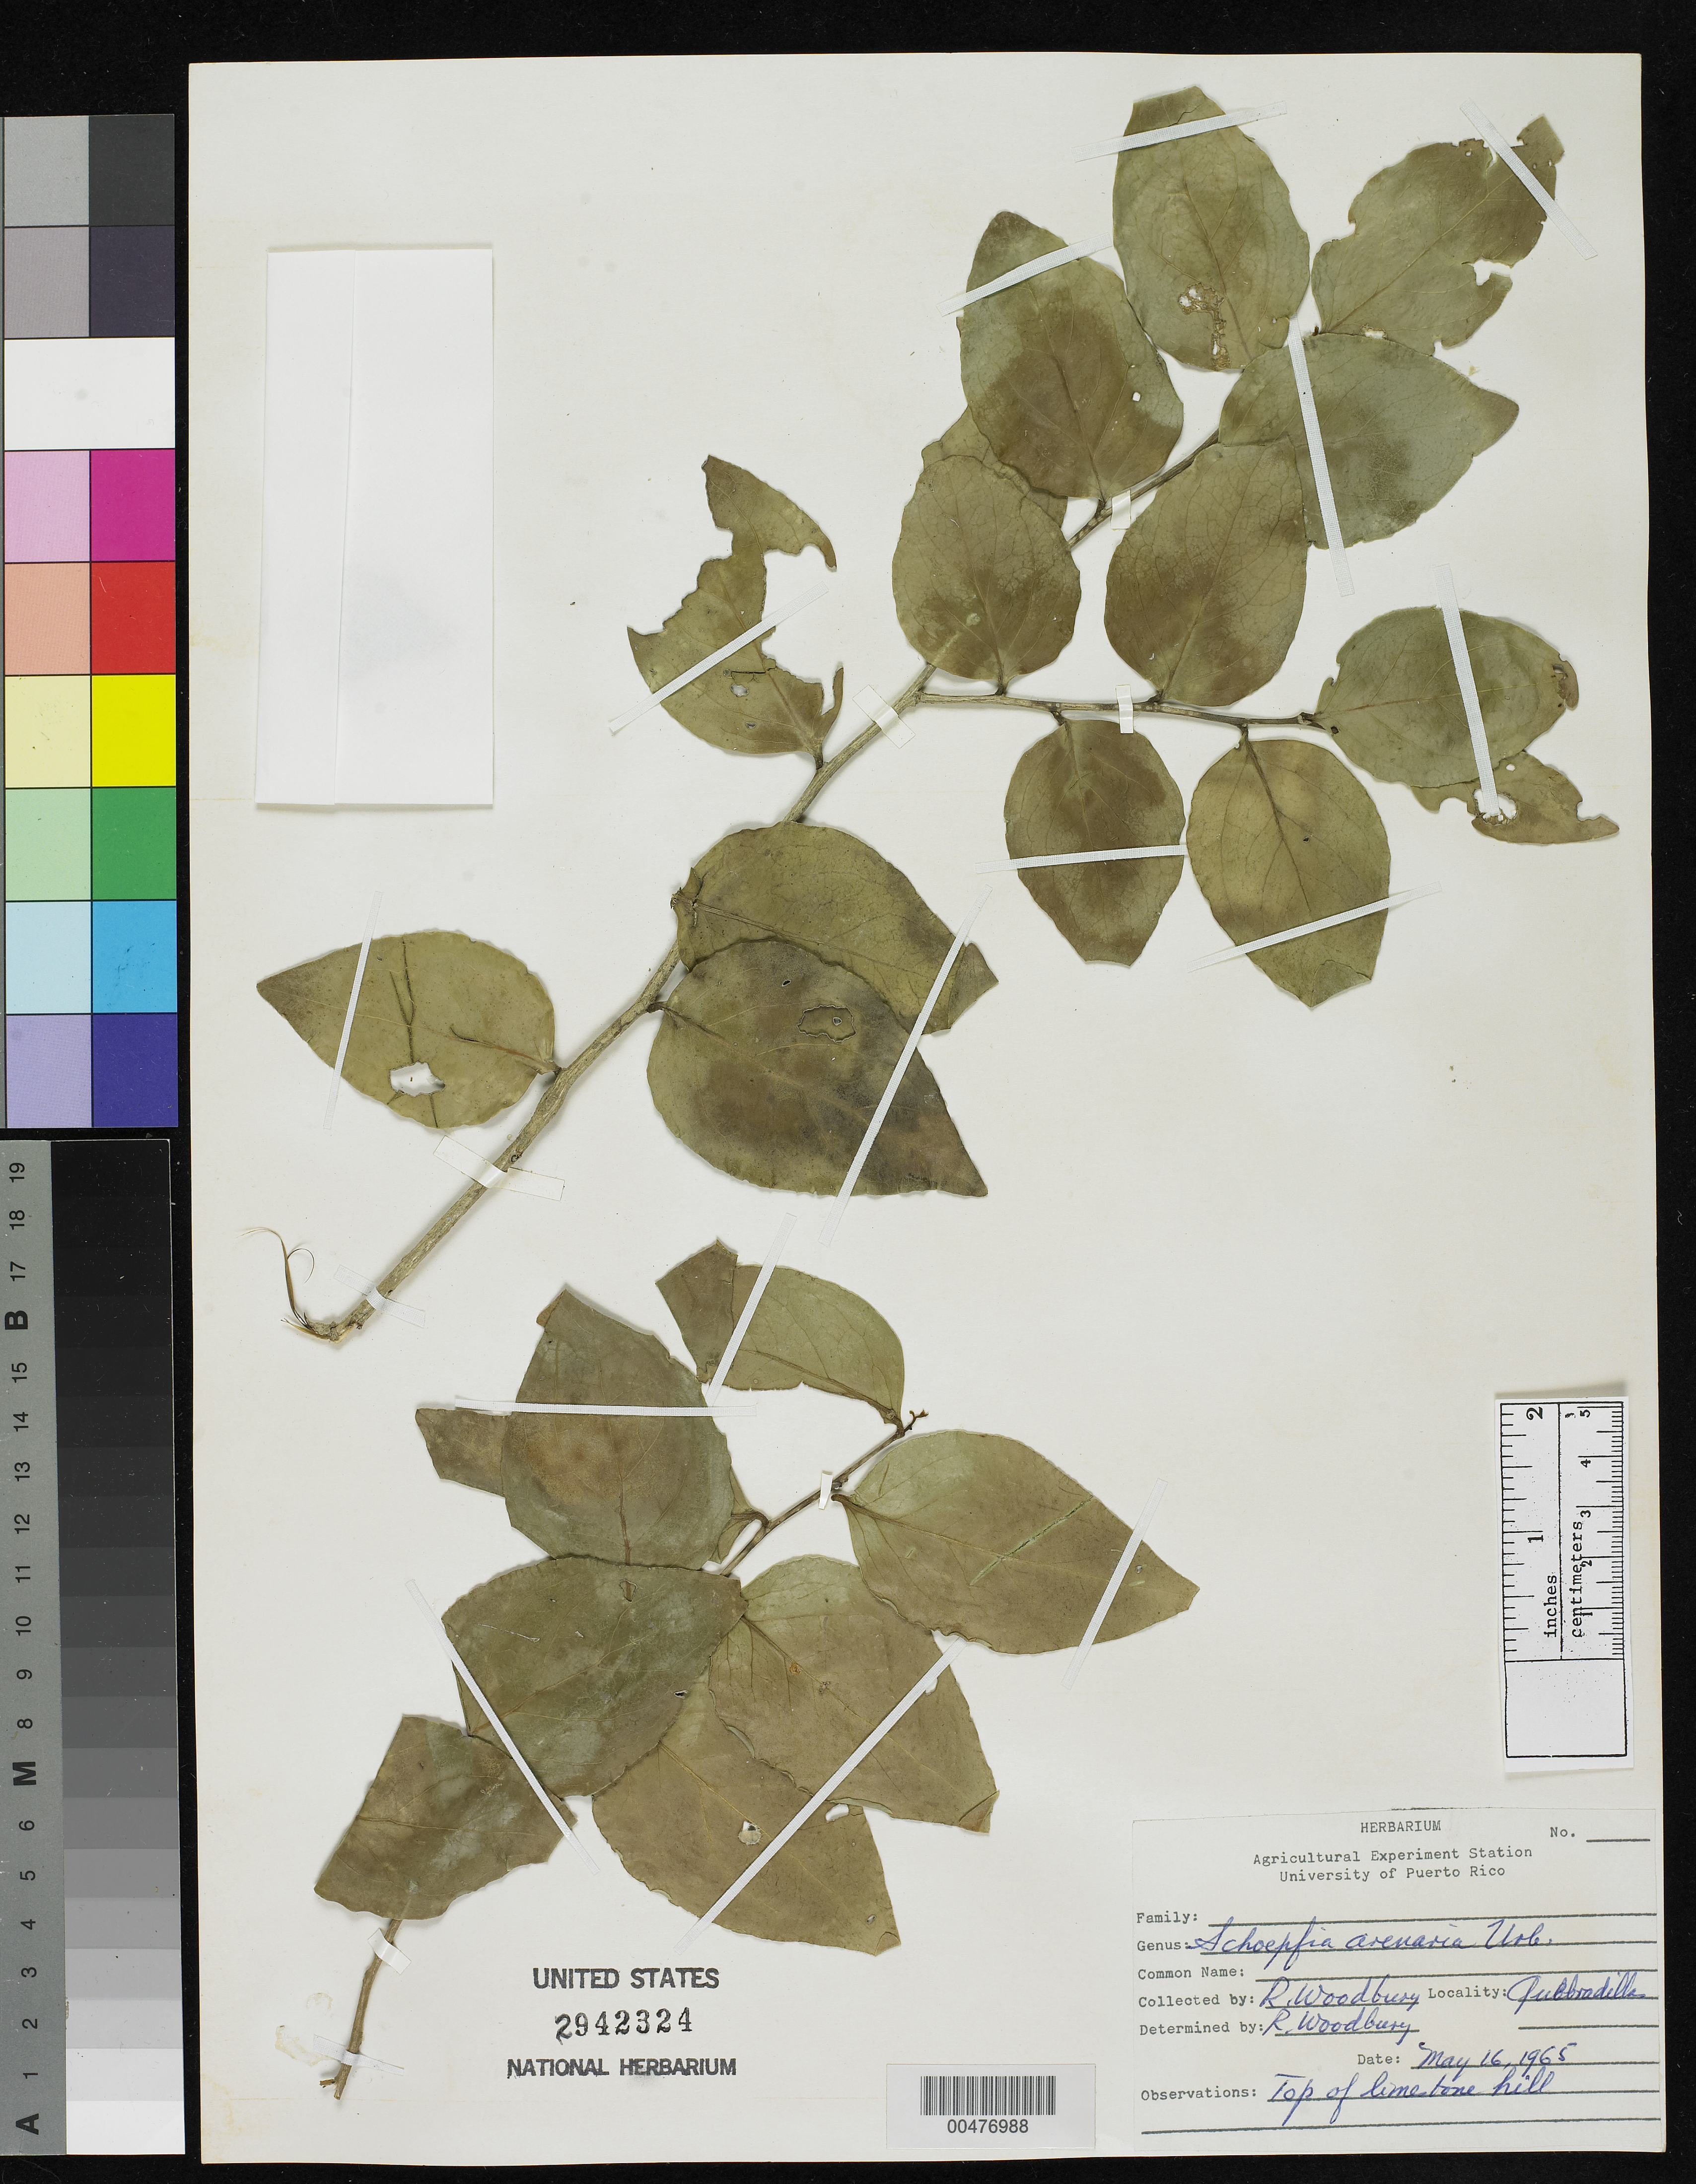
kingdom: Plantae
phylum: Tracheophyta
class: Magnoliopsida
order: Santalales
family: Schoepfiaceae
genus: Schoepfia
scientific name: Schoepfia arenaria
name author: Britton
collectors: R. O. Woodbury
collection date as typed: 16 May 1965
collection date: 1965-05-16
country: Puerto Rico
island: Greater Antilles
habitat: Top of limestone hill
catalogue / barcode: US 2942324